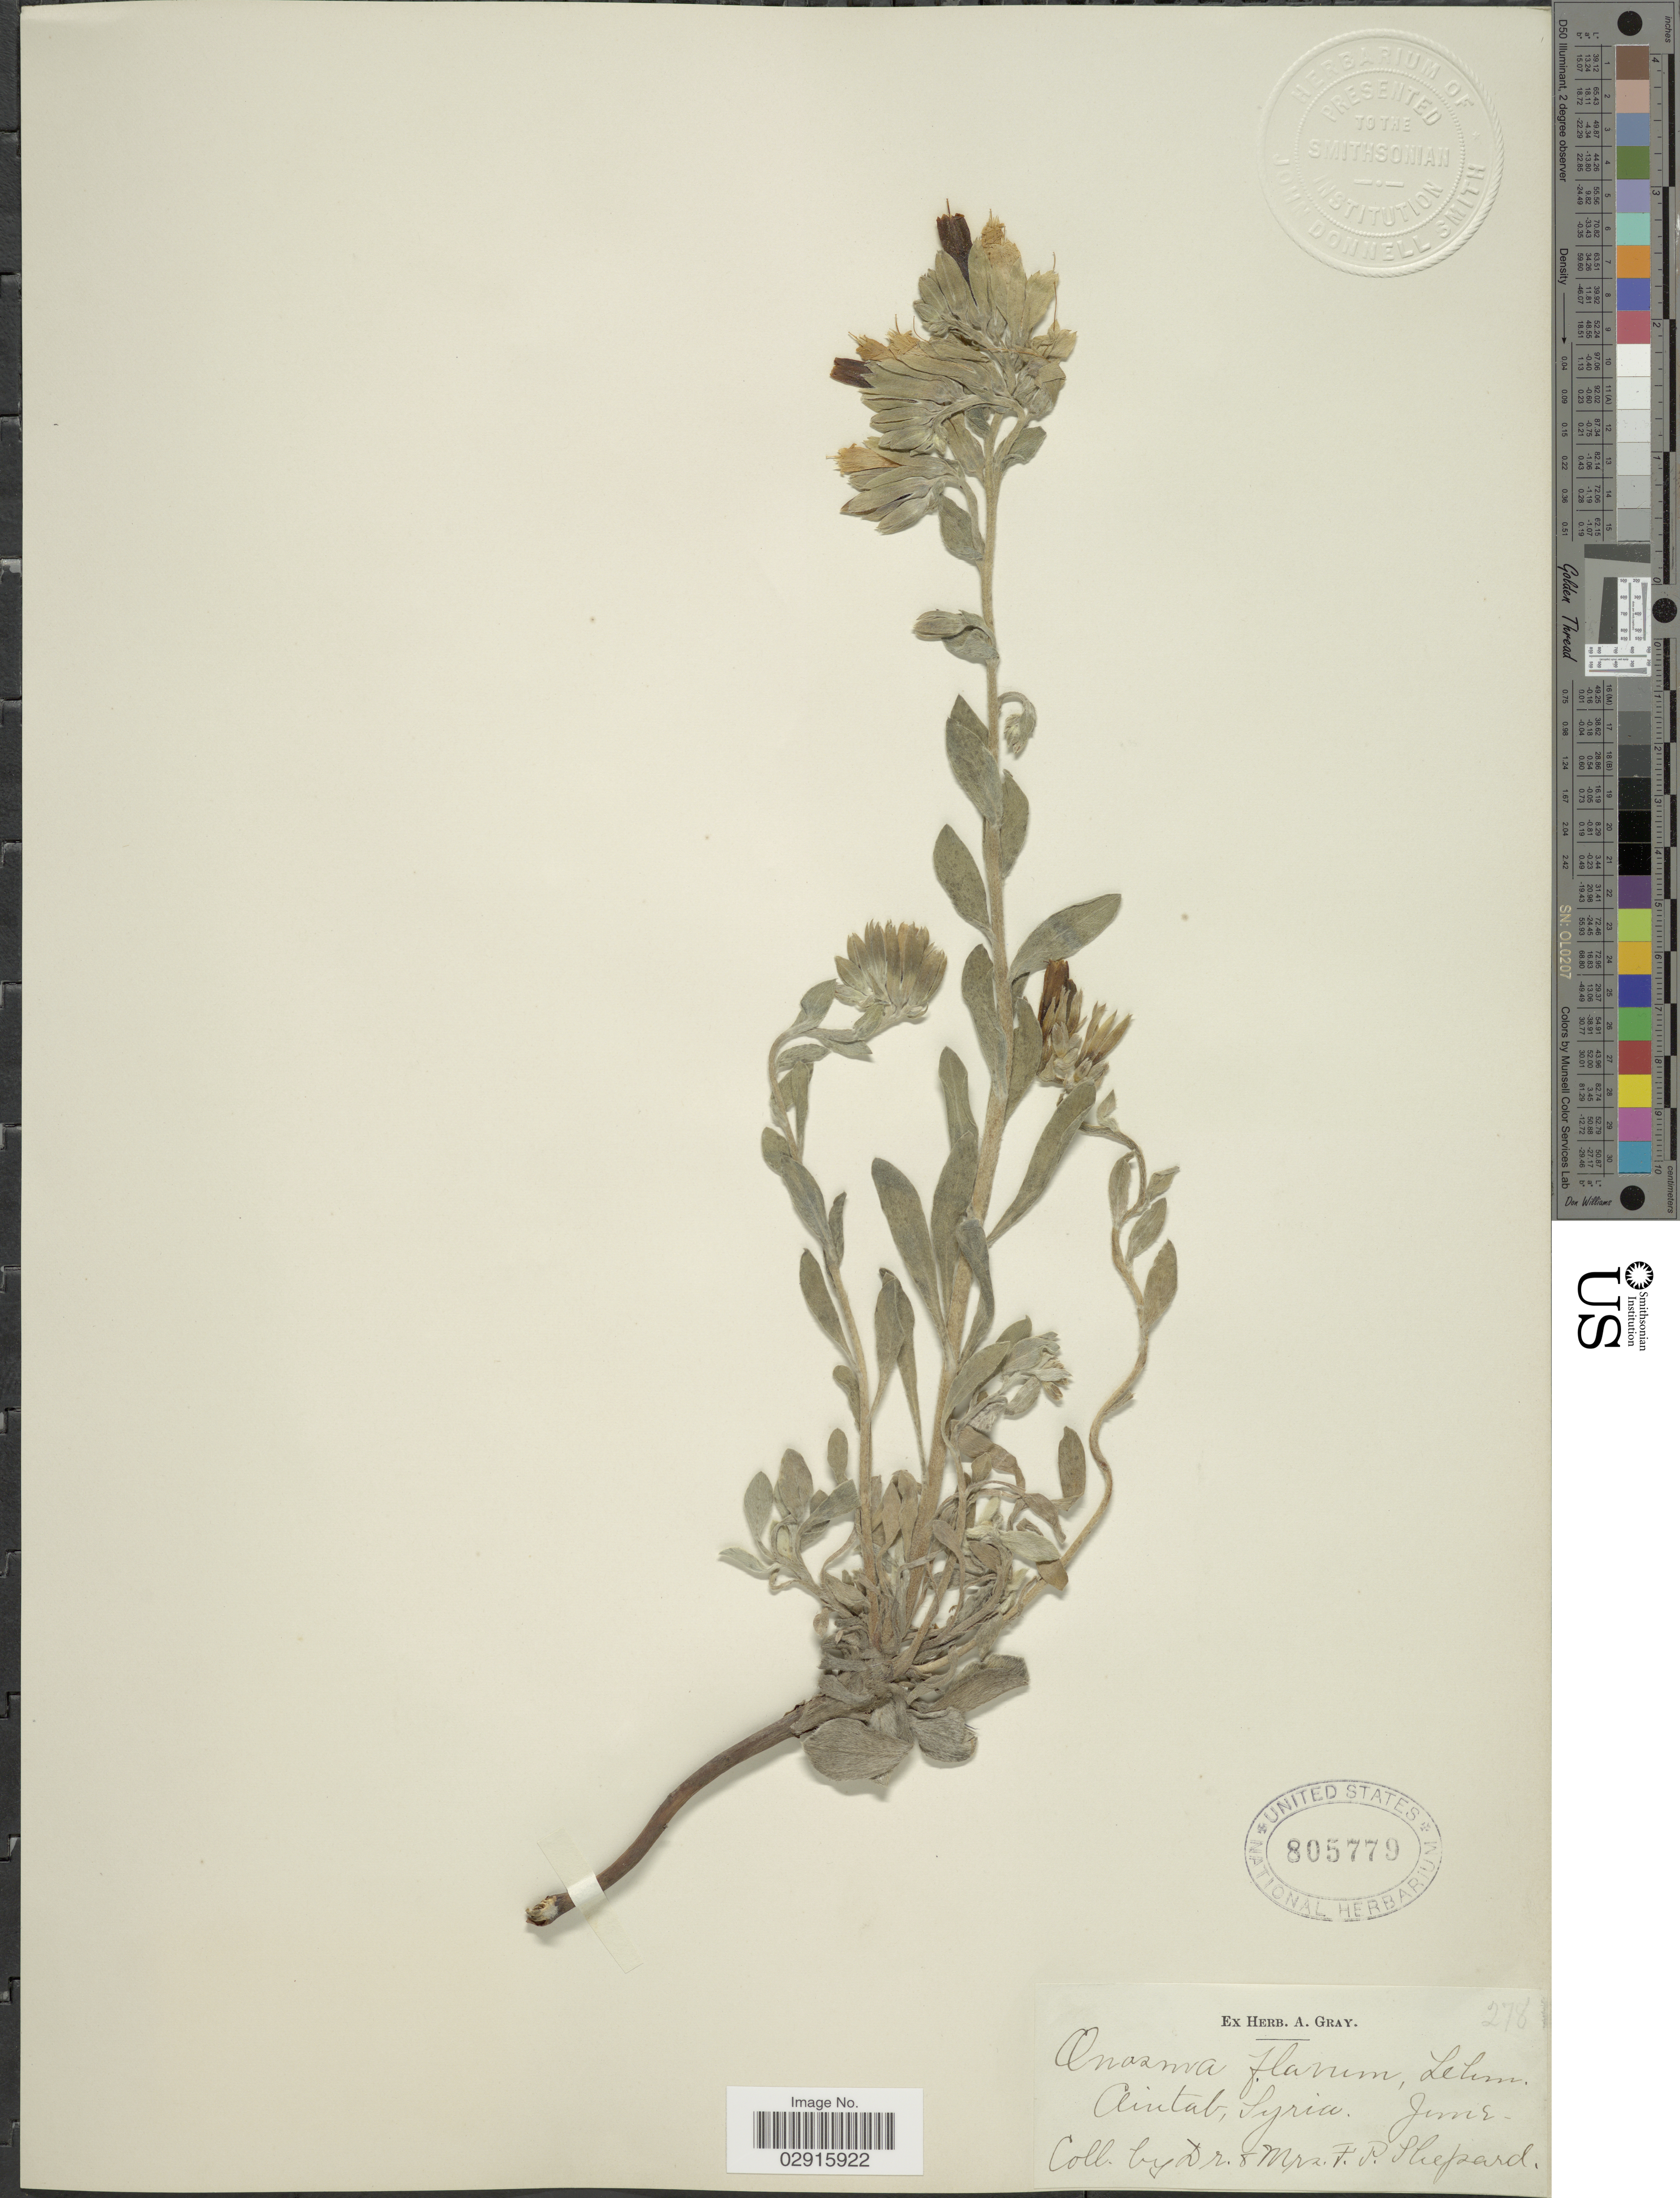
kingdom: Plantae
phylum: Tracheophyta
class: Magnoliopsida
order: Boraginales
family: Boraginaceae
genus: Onosma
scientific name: Onosma flava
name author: Vatke ex Boiss.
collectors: F. P. Shepard & Mrs. Shepard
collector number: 278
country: Turkey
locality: Aintab.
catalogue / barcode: US 805779